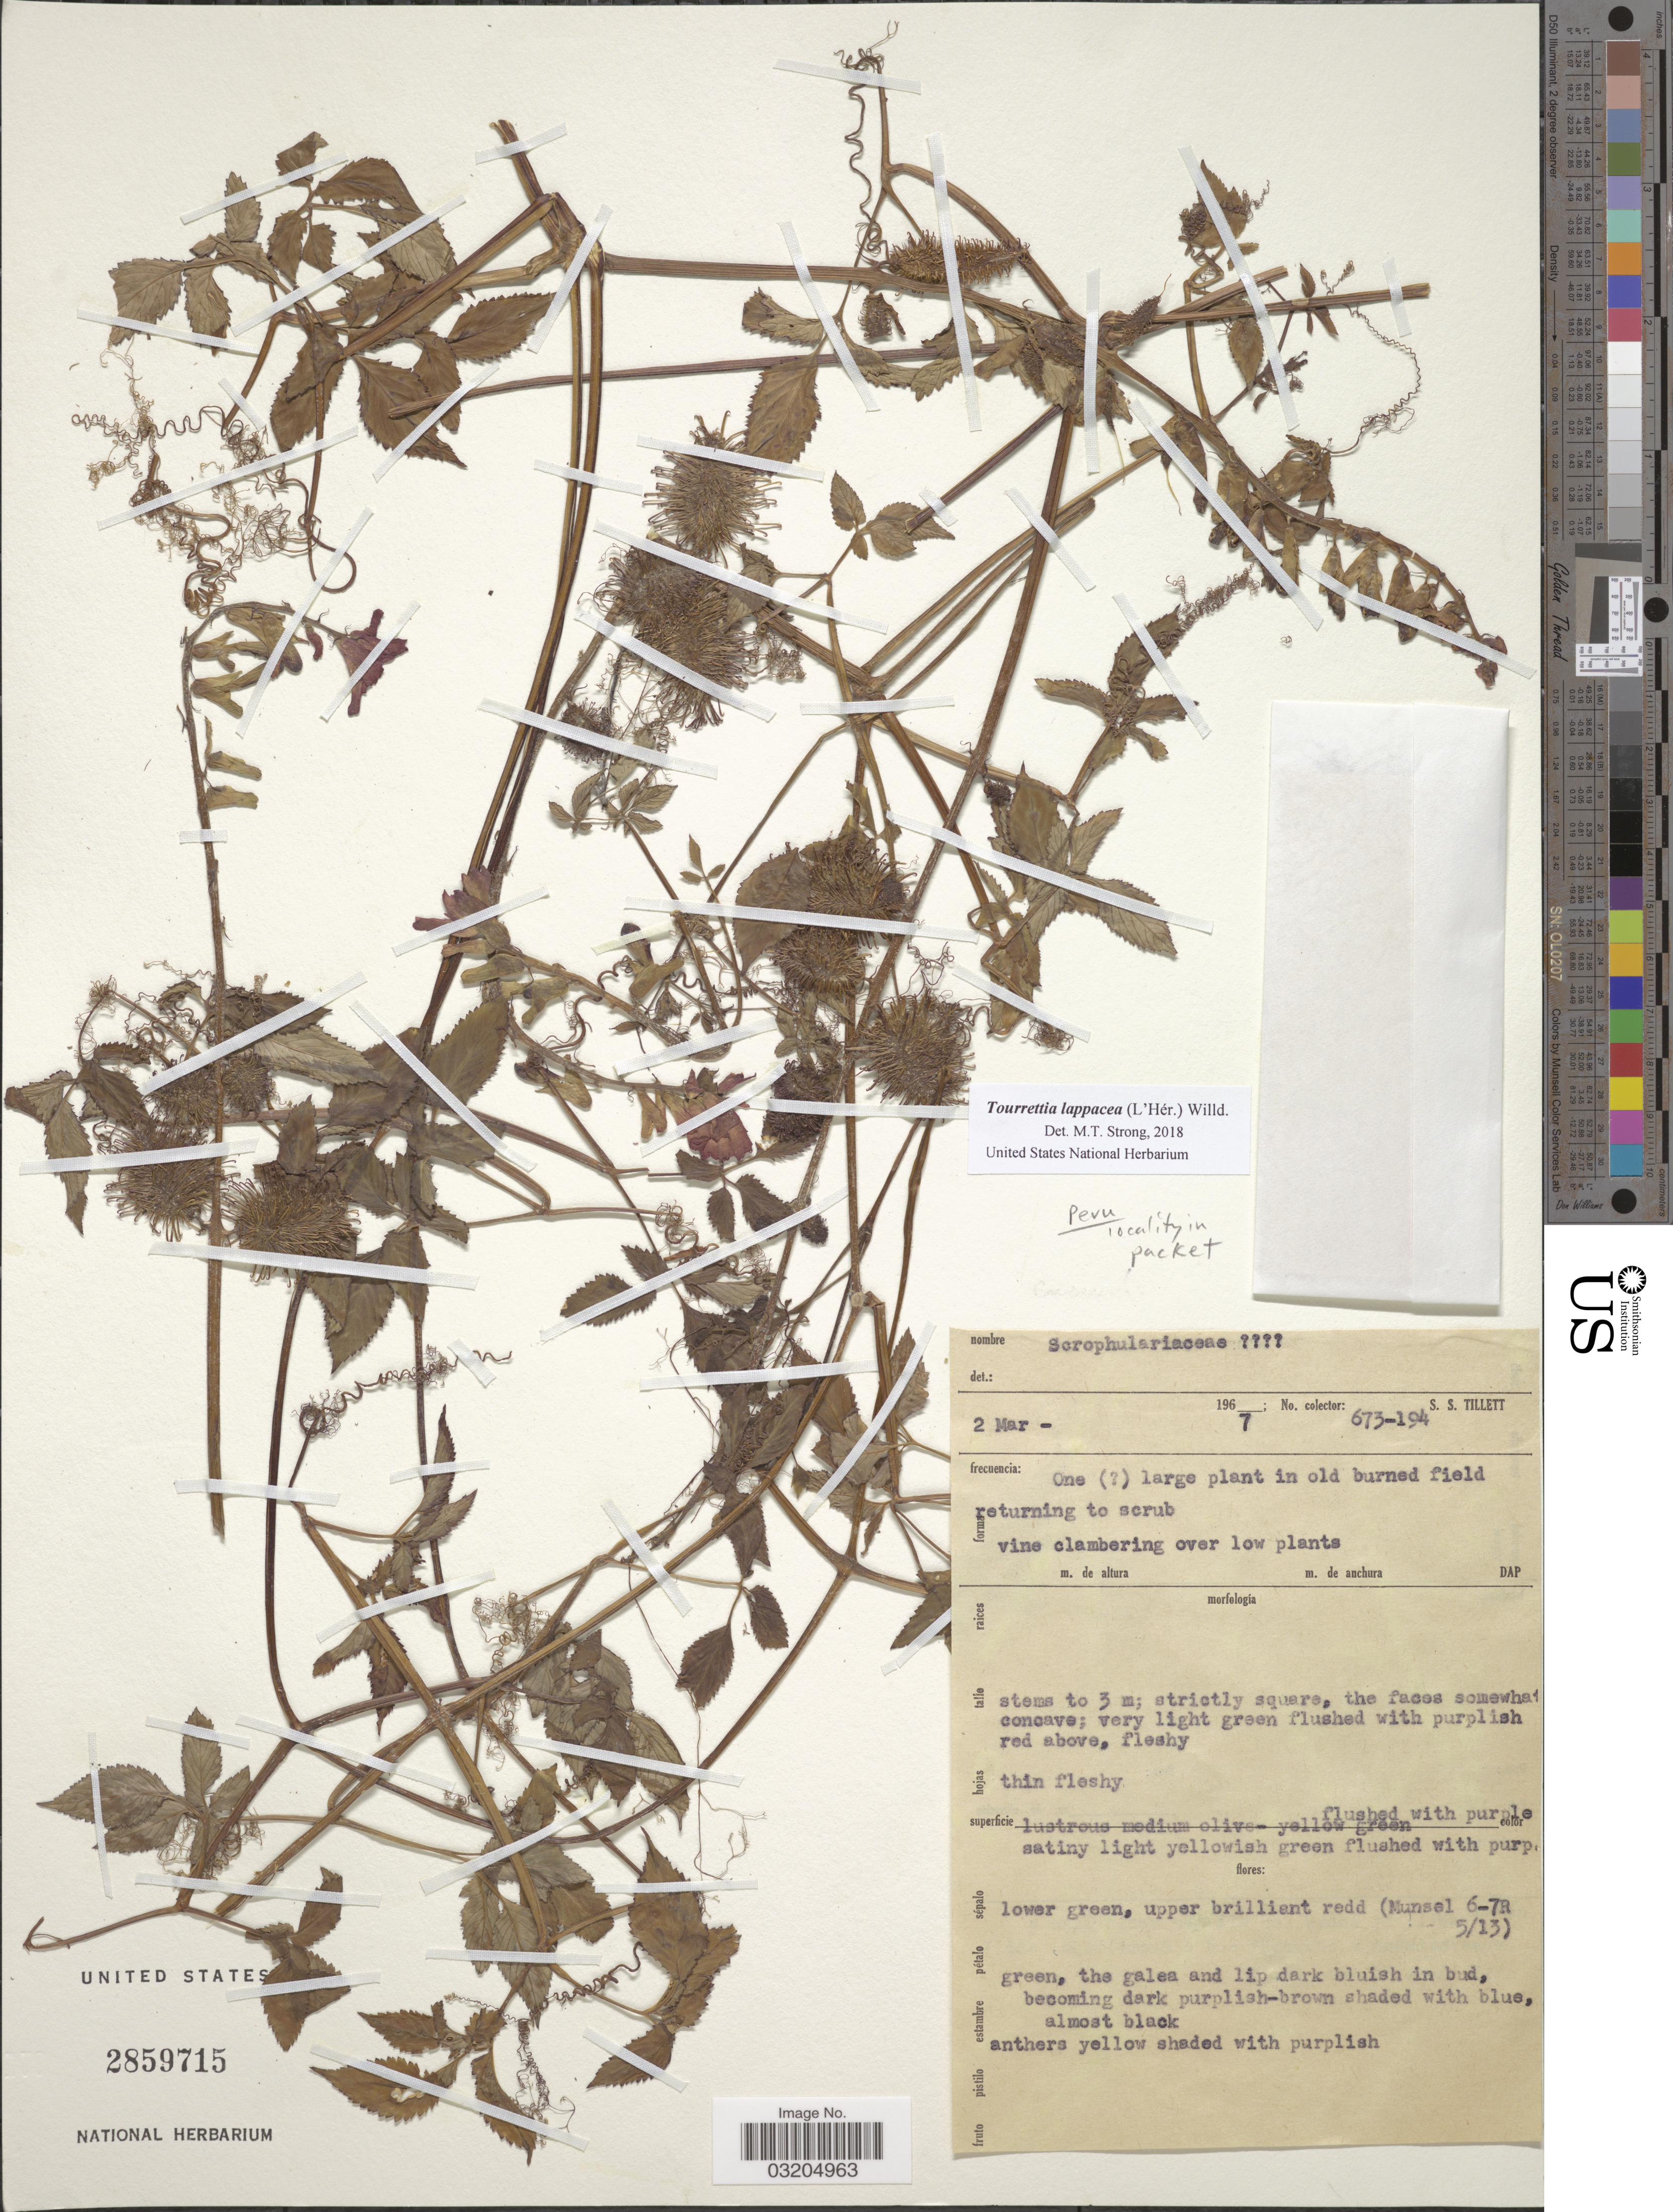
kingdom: Plantae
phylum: Tracheophyta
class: Magnoliopsida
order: Lamiales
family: Bignoniaceae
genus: Tourrettia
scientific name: Tourrettia lappacea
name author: (L'Hér.) Willd.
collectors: S. S. Tillett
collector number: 673-194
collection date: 1967-03-02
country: Peru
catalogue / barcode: US 2859715